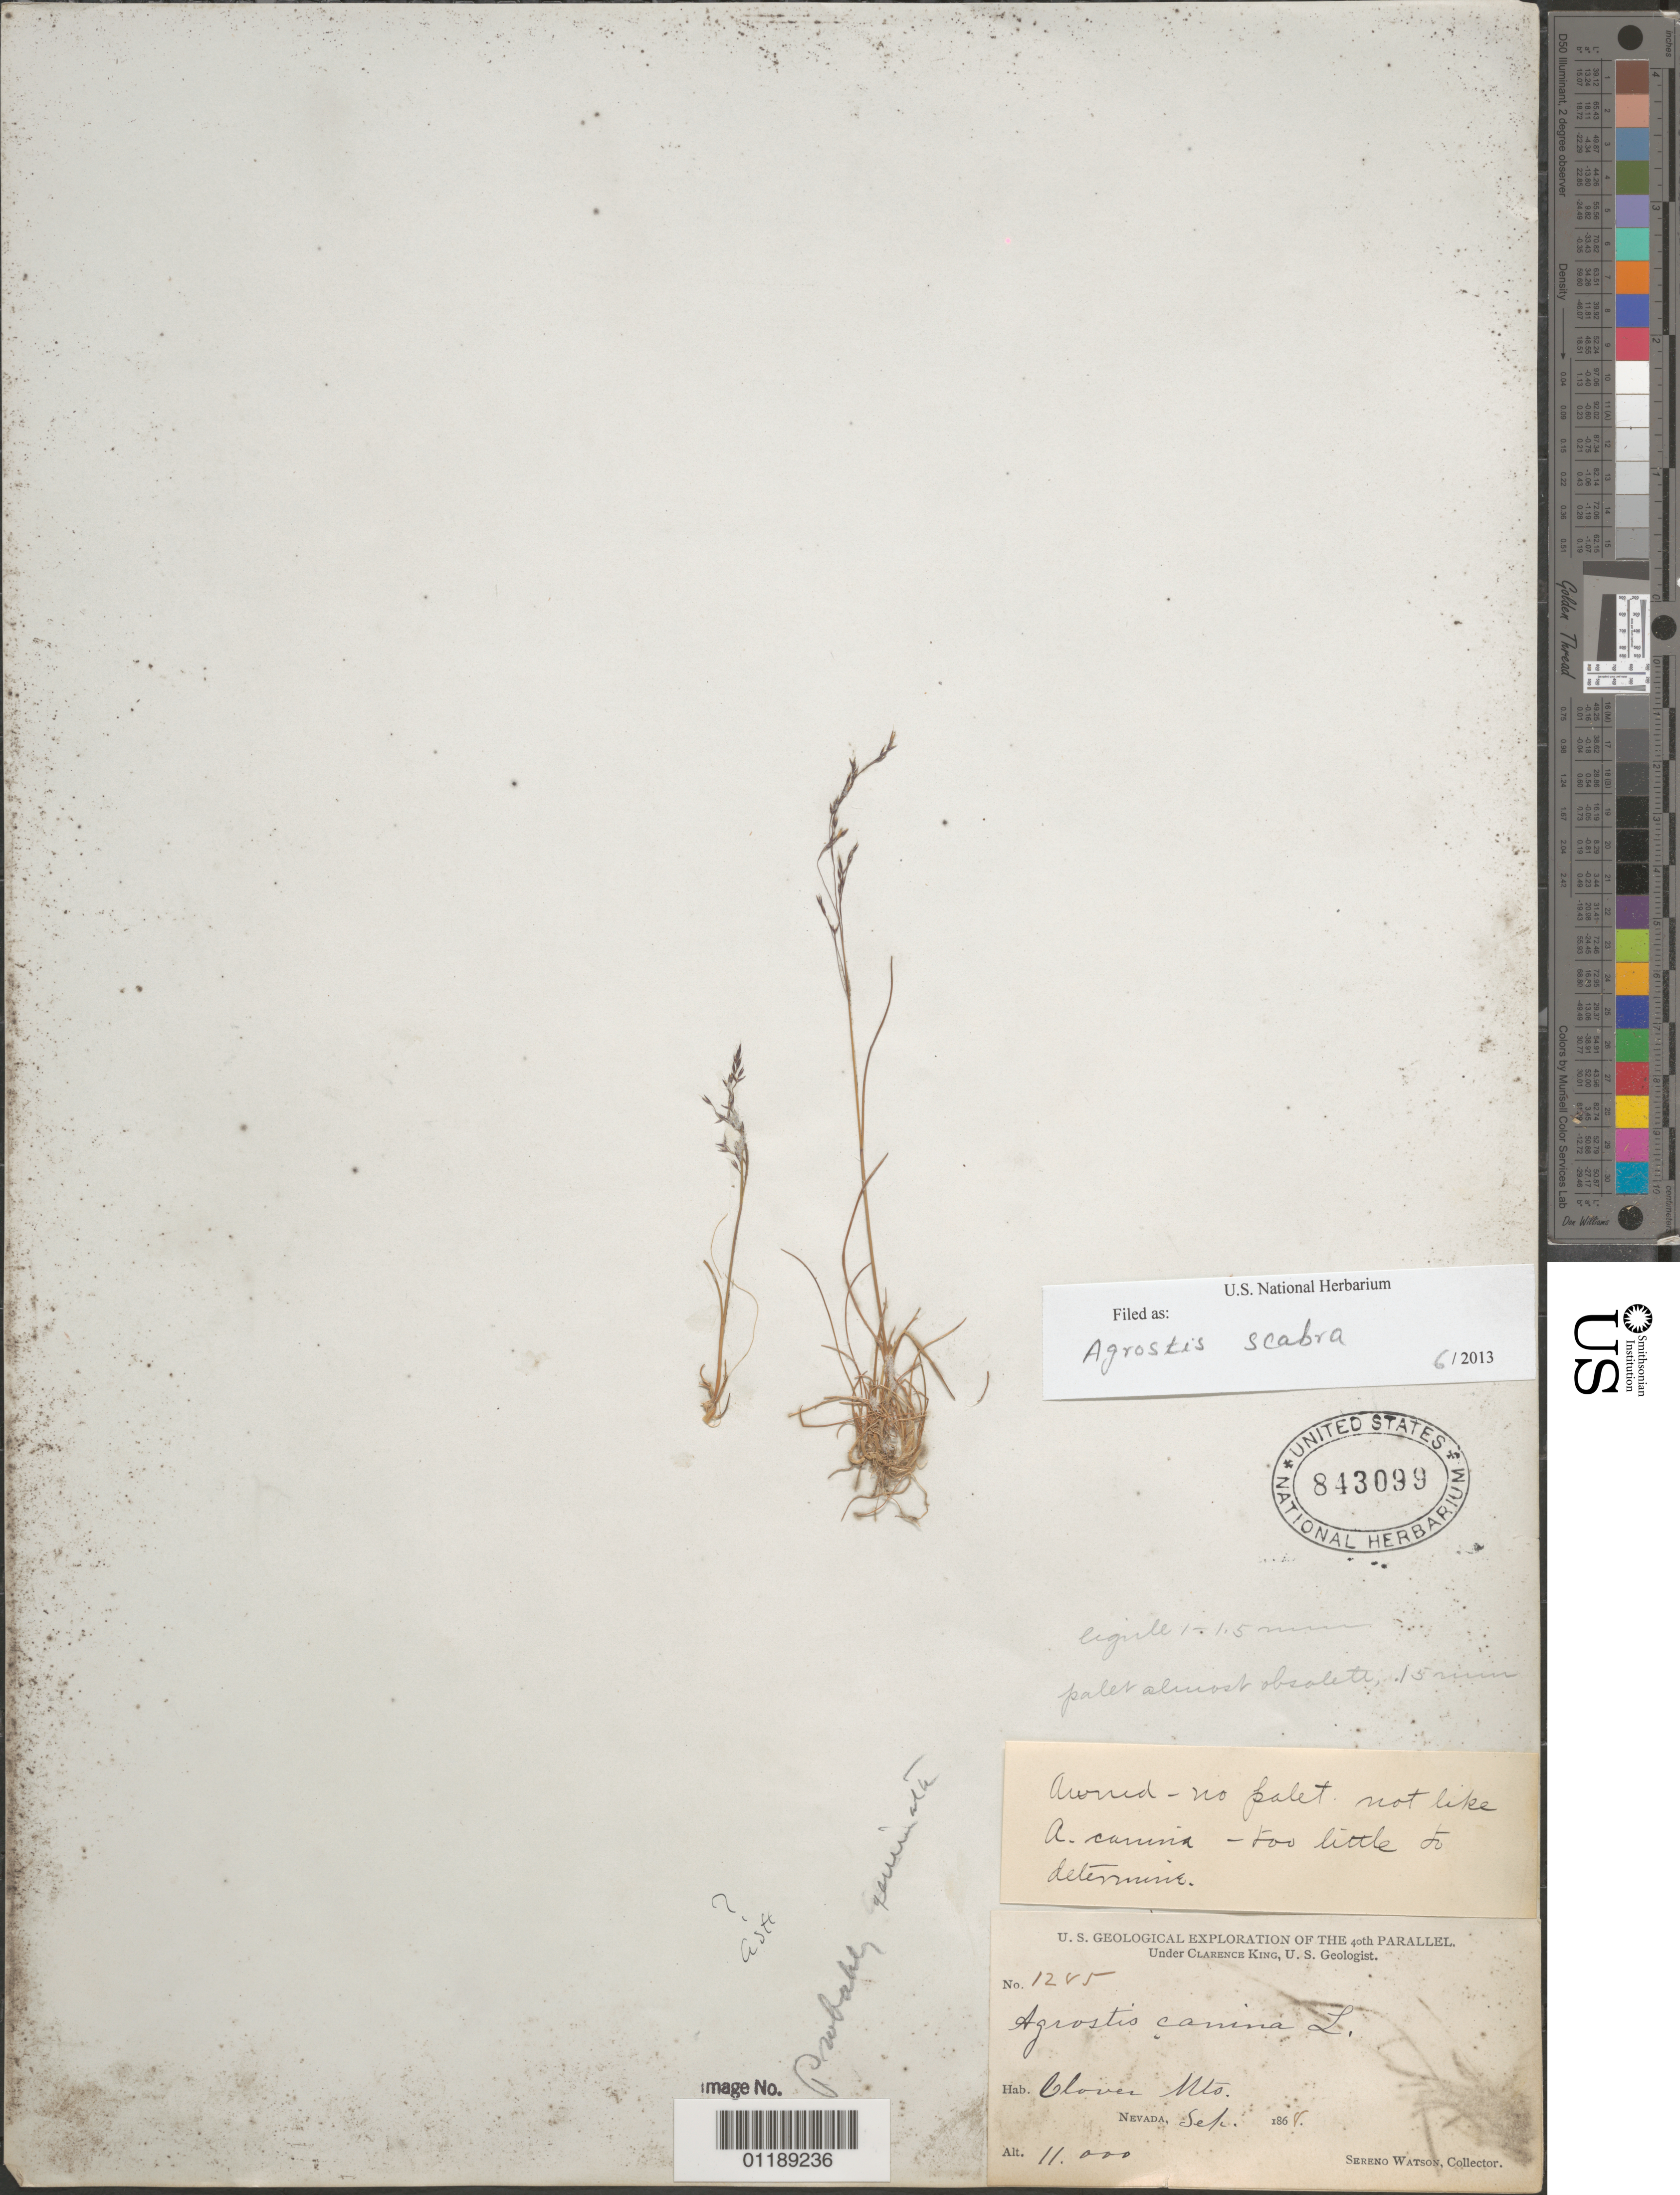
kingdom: Plantae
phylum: Tracheophyta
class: Liliopsida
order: Poales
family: Poaceae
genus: Agrostis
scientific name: Agrostis scabra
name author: Willd.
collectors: S. Watson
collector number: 1285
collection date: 1868-09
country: United States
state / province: Nevada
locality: Clover Mountains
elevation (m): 3353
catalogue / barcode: US 843099